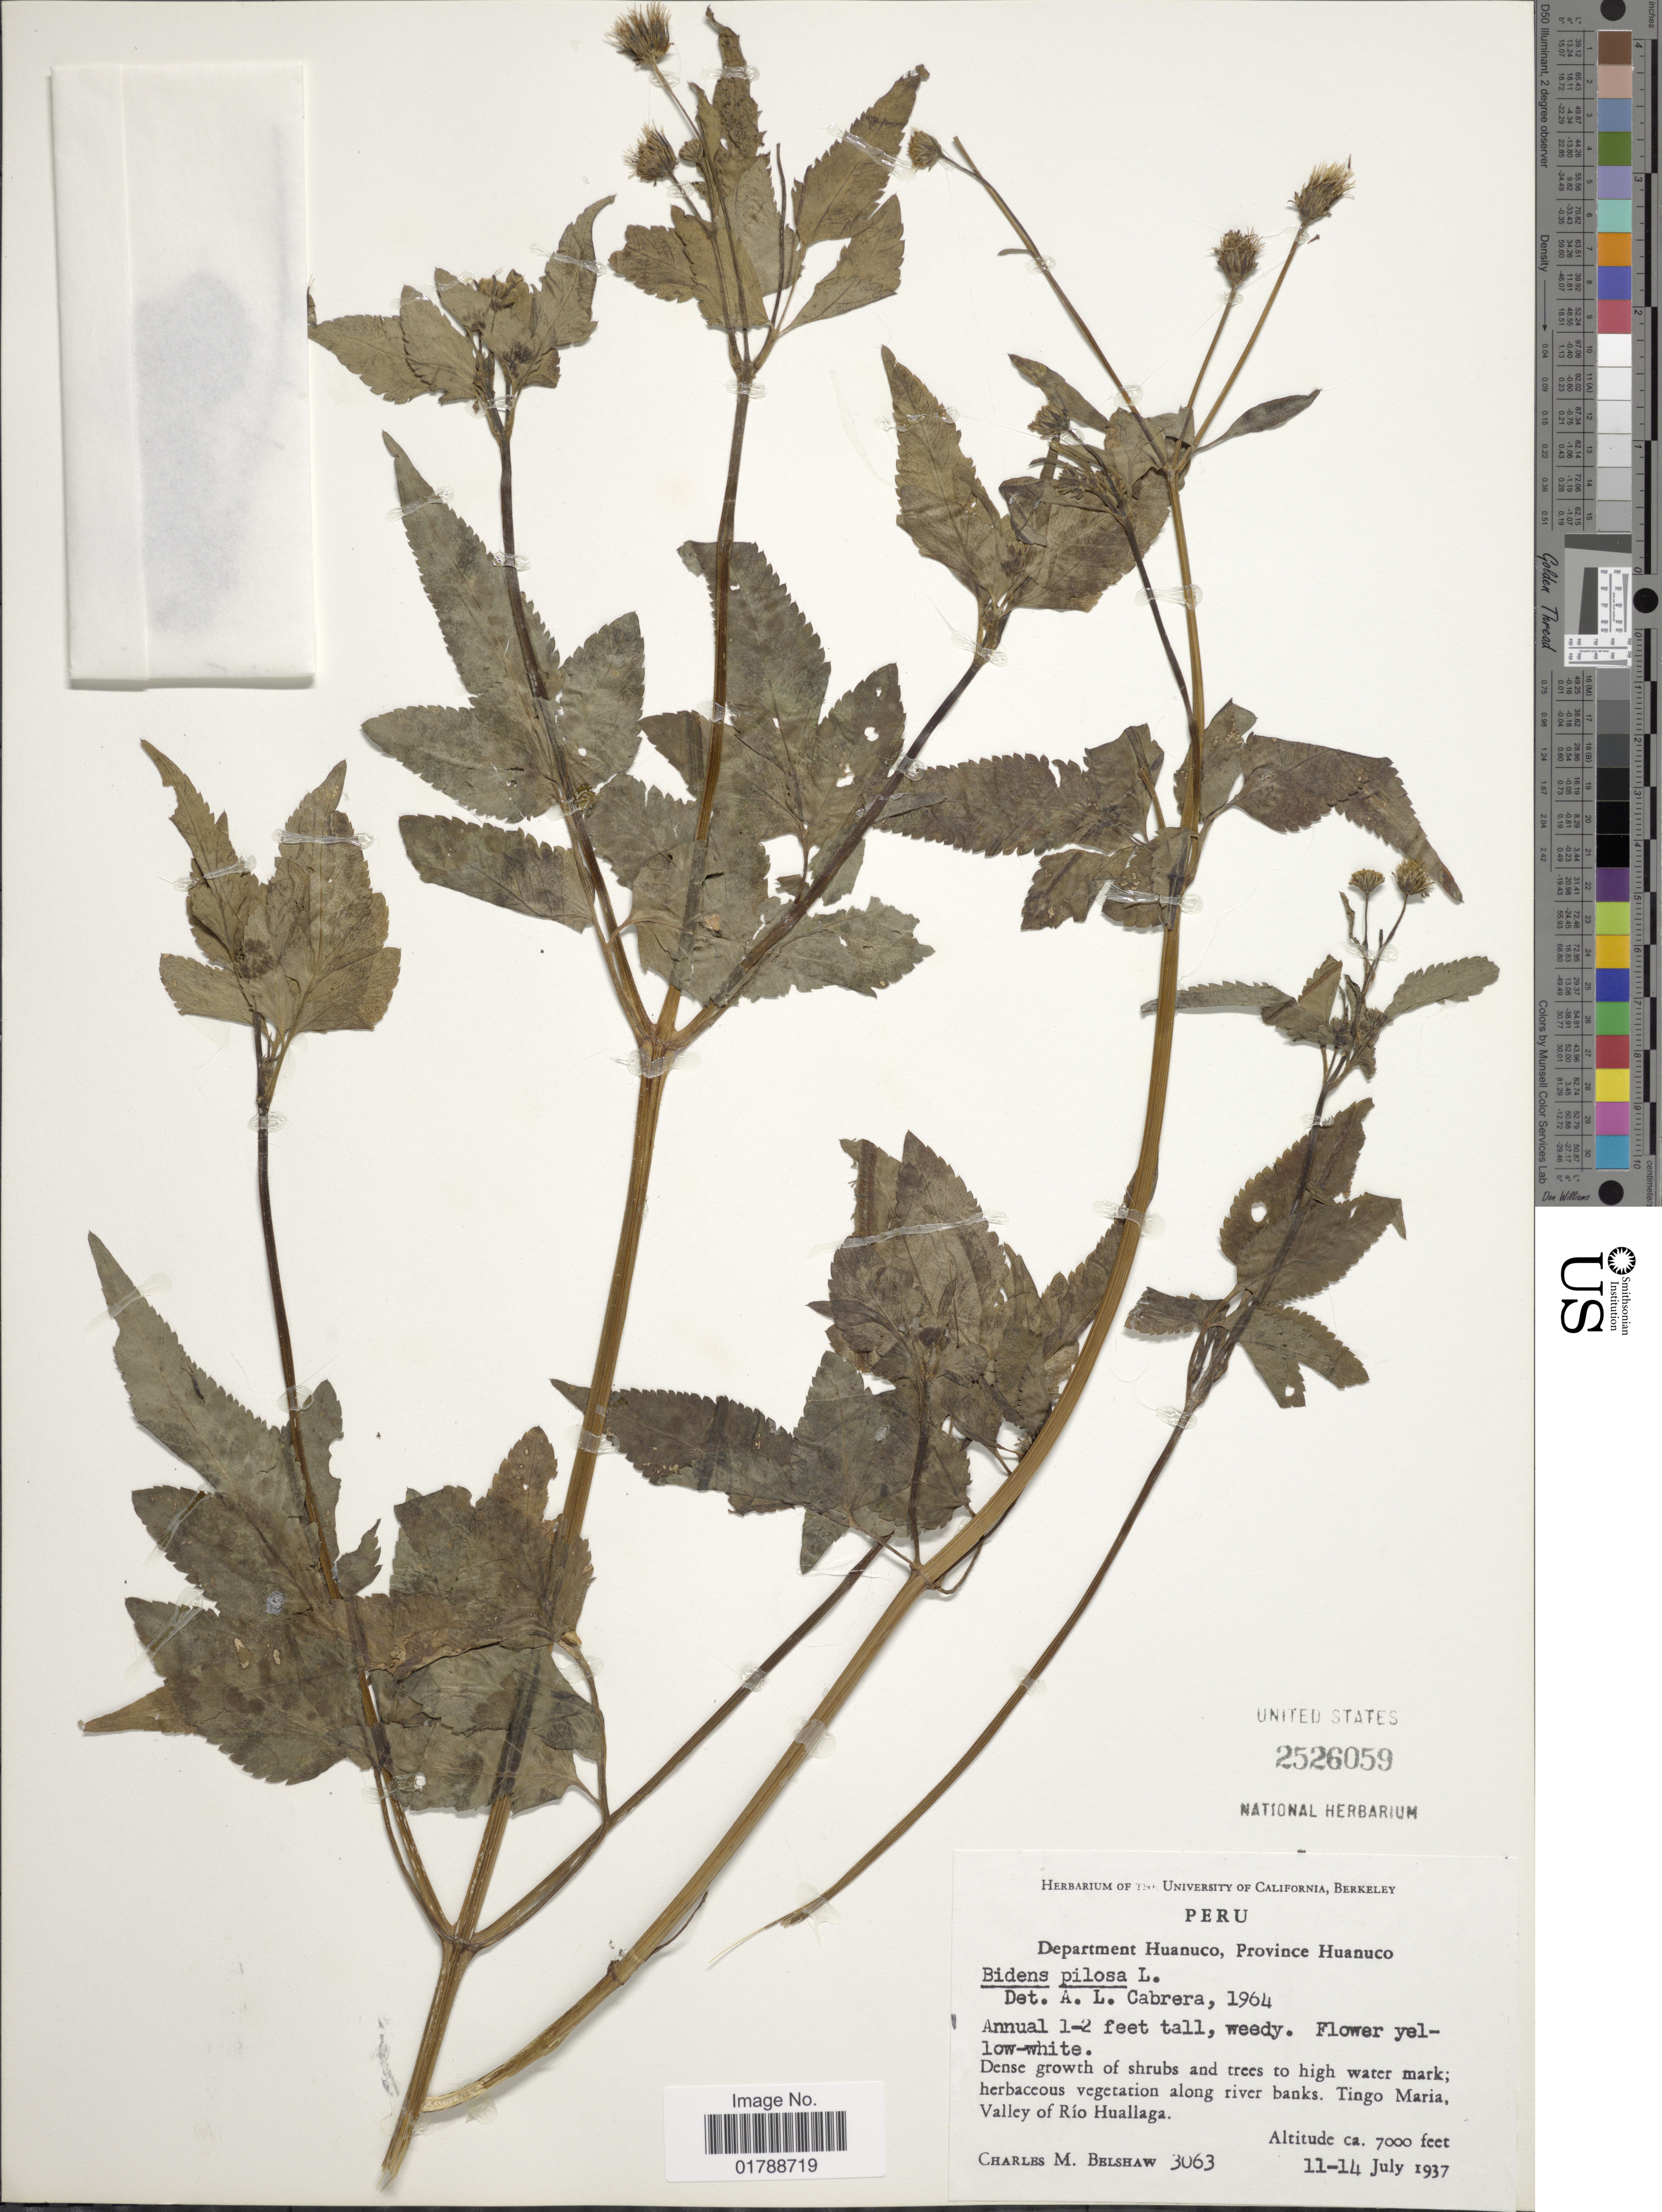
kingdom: Plantae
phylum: Tracheophyta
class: Magnoliopsida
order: Asterales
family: Asteraceae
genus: Bidens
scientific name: Bidens pilosa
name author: L.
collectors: C. Shaw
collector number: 3063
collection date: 1937-07-11/1937-07-14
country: Peru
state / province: Huánuco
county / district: Huánuco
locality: Province Huanuco. Tingo Maria, Valley of Río Huallaga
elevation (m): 2134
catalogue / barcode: US 2526059